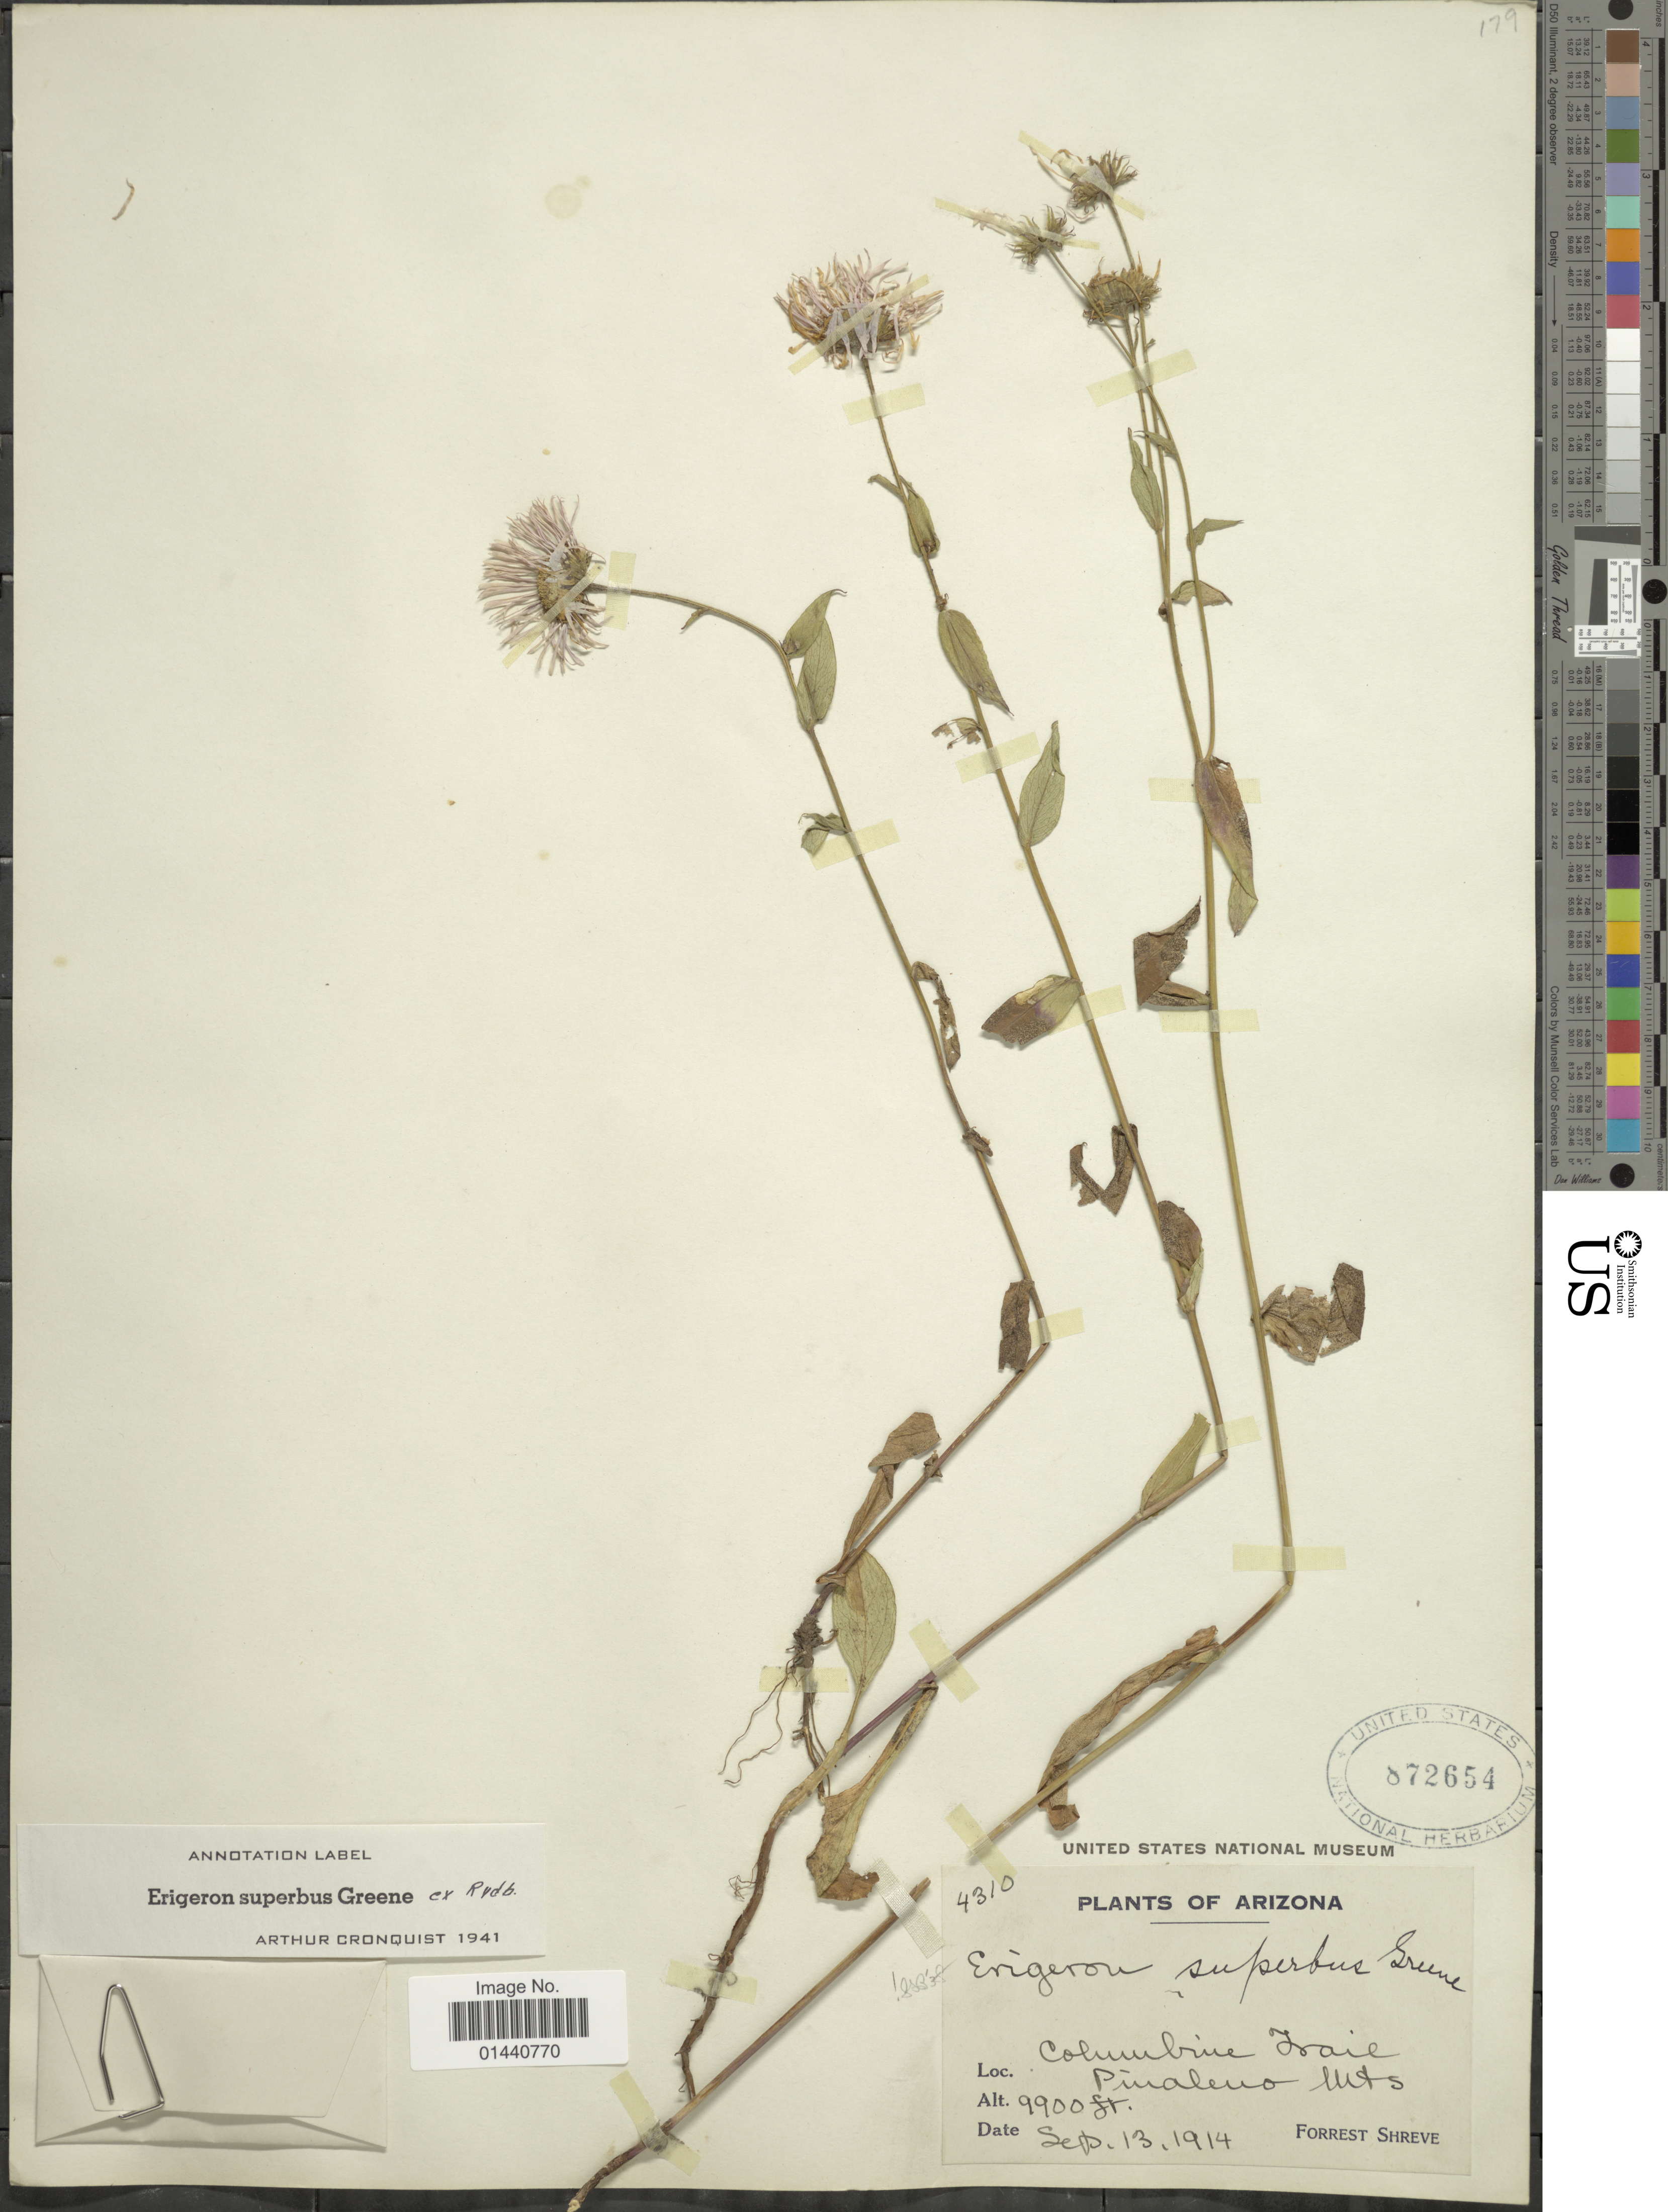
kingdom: Plantae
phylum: Tracheophyta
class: Magnoliopsida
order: Asterales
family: Asteraceae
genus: Erigeron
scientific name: Erigeron superbus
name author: Greene ex Rydb.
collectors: F. Shreve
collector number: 4310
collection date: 1914-09-13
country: United States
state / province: Arizona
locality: Columbine Isae. Pinaleno Mts.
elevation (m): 3018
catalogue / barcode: US 872654